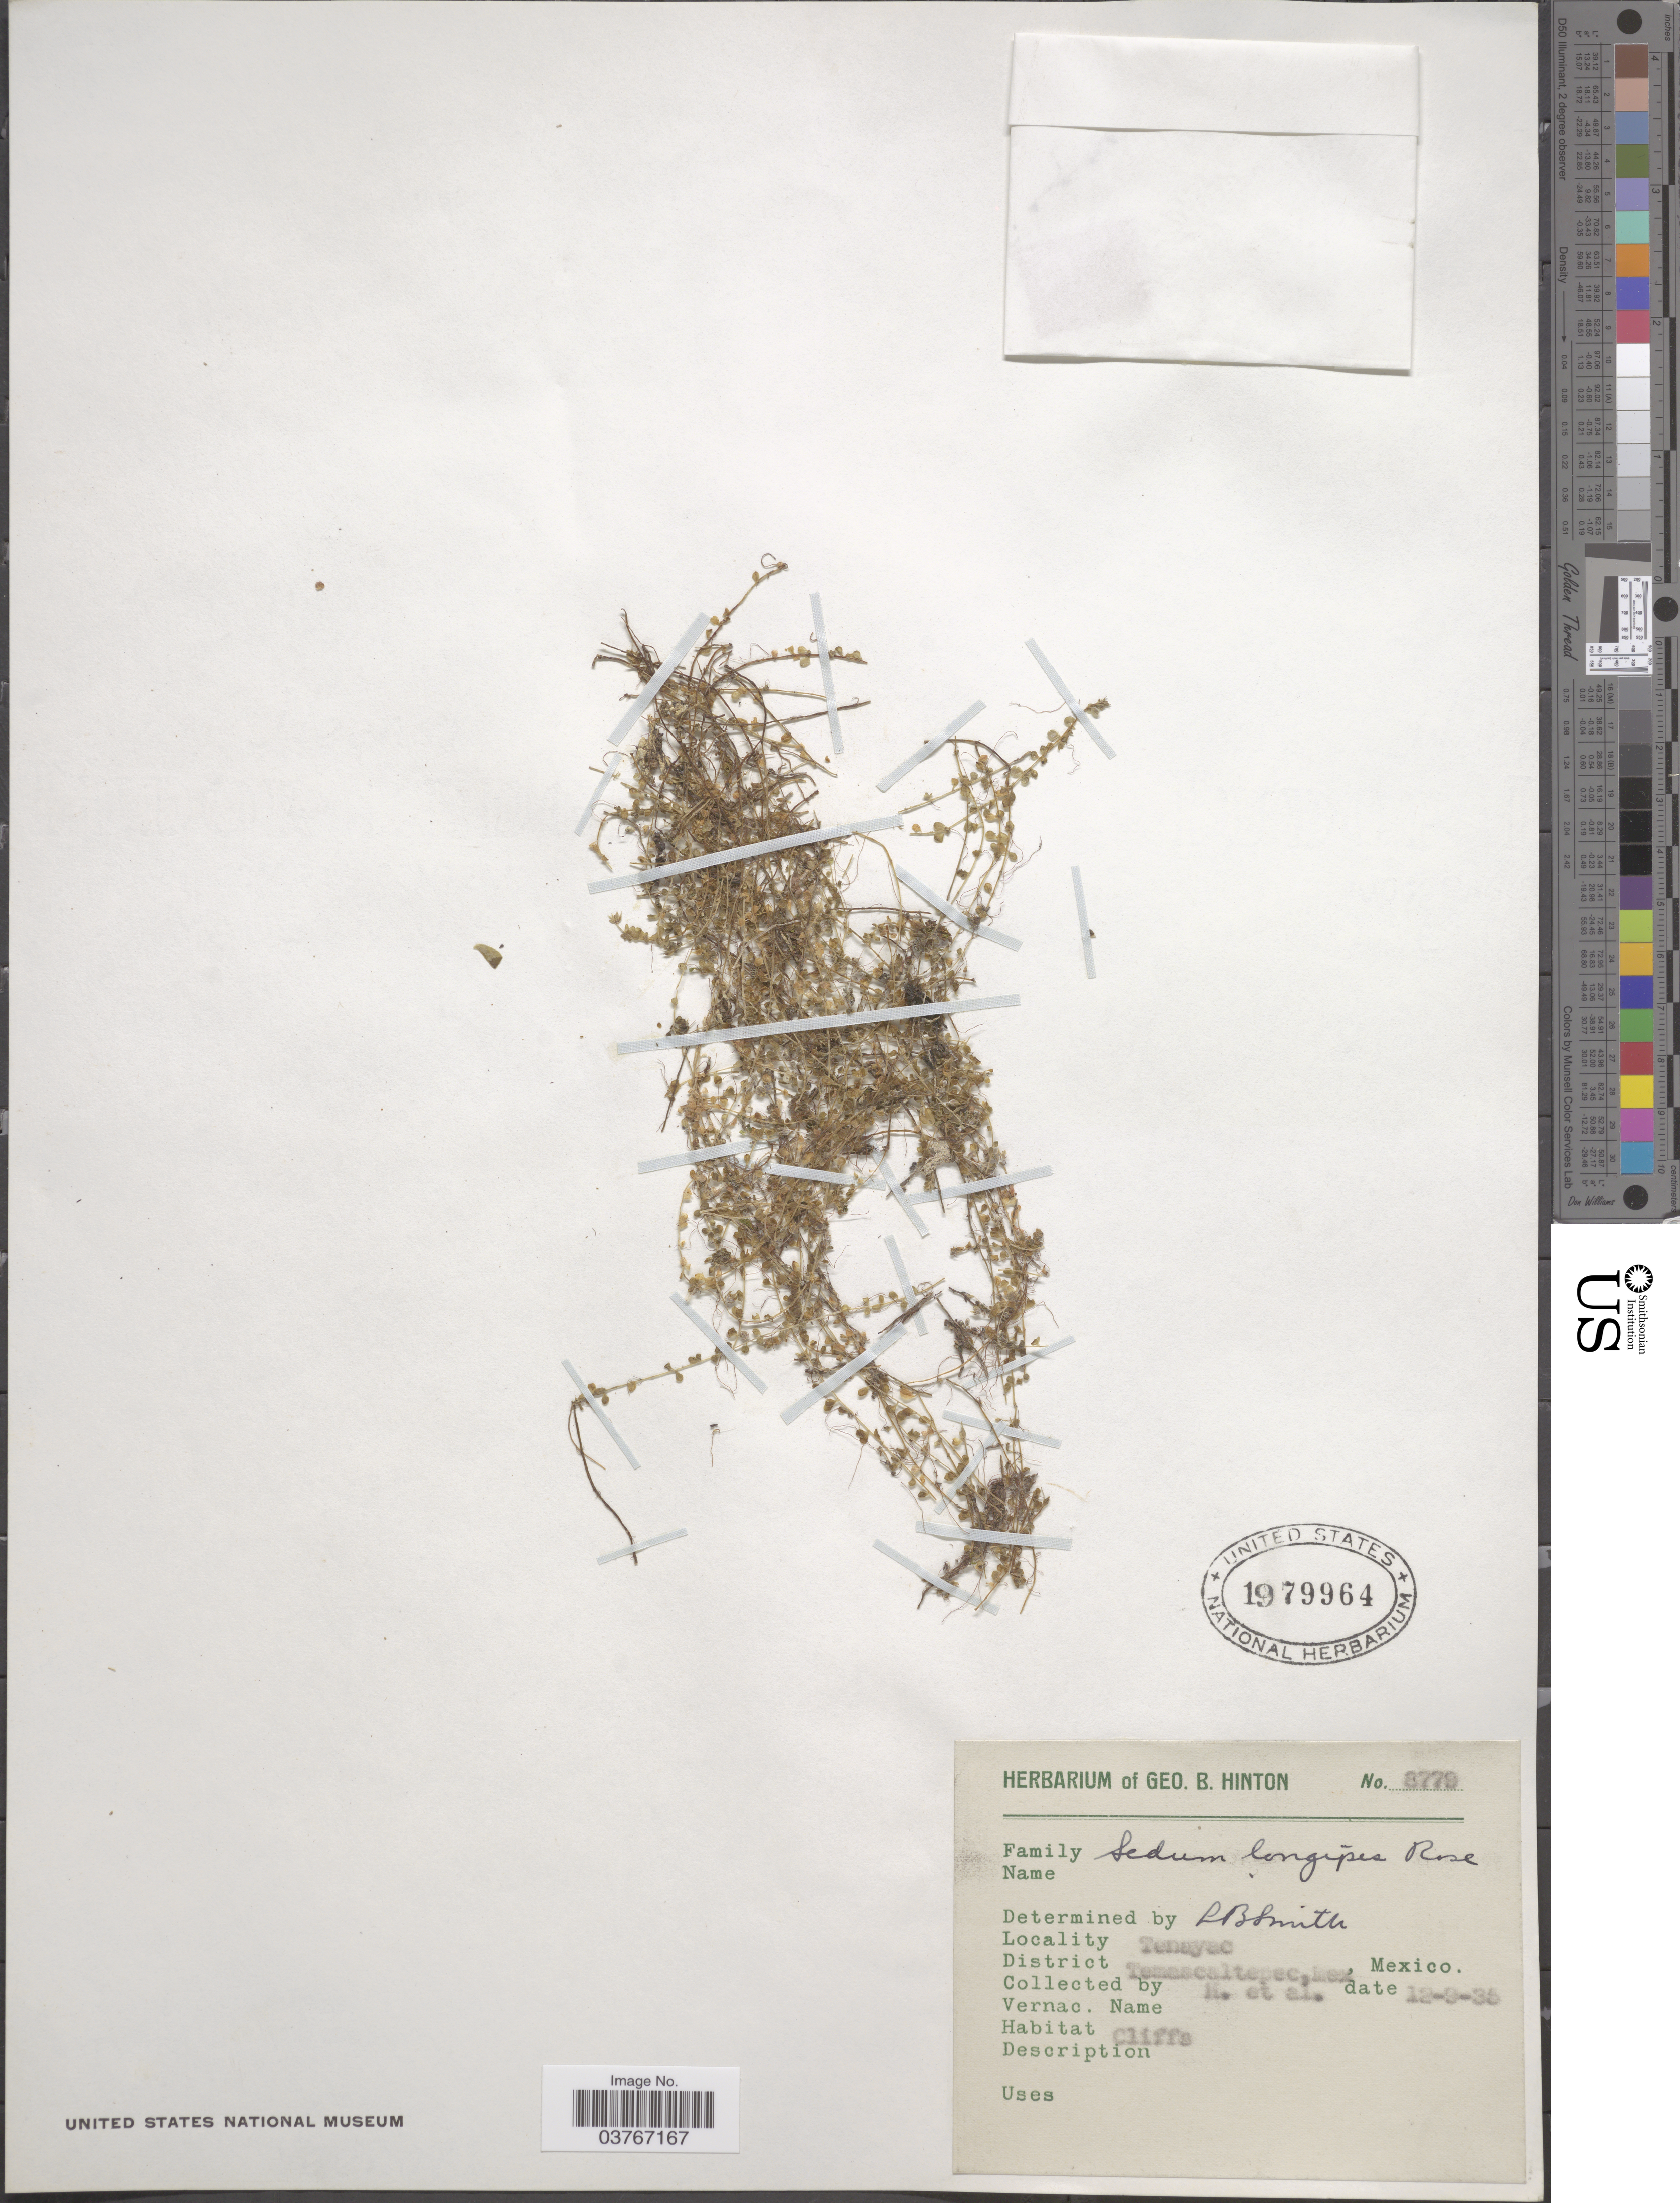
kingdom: Plantae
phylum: Tracheophyta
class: Magnoliopsida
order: Saxifragales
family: Crassulaceae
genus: Sedum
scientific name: Sedum longipes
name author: Rose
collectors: G. B. Hinton & et al.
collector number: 8779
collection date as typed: Transcribed d/m/y: 12/9/35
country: Mexico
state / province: México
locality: Tenayac, District Temascaltepec.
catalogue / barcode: US 1979964